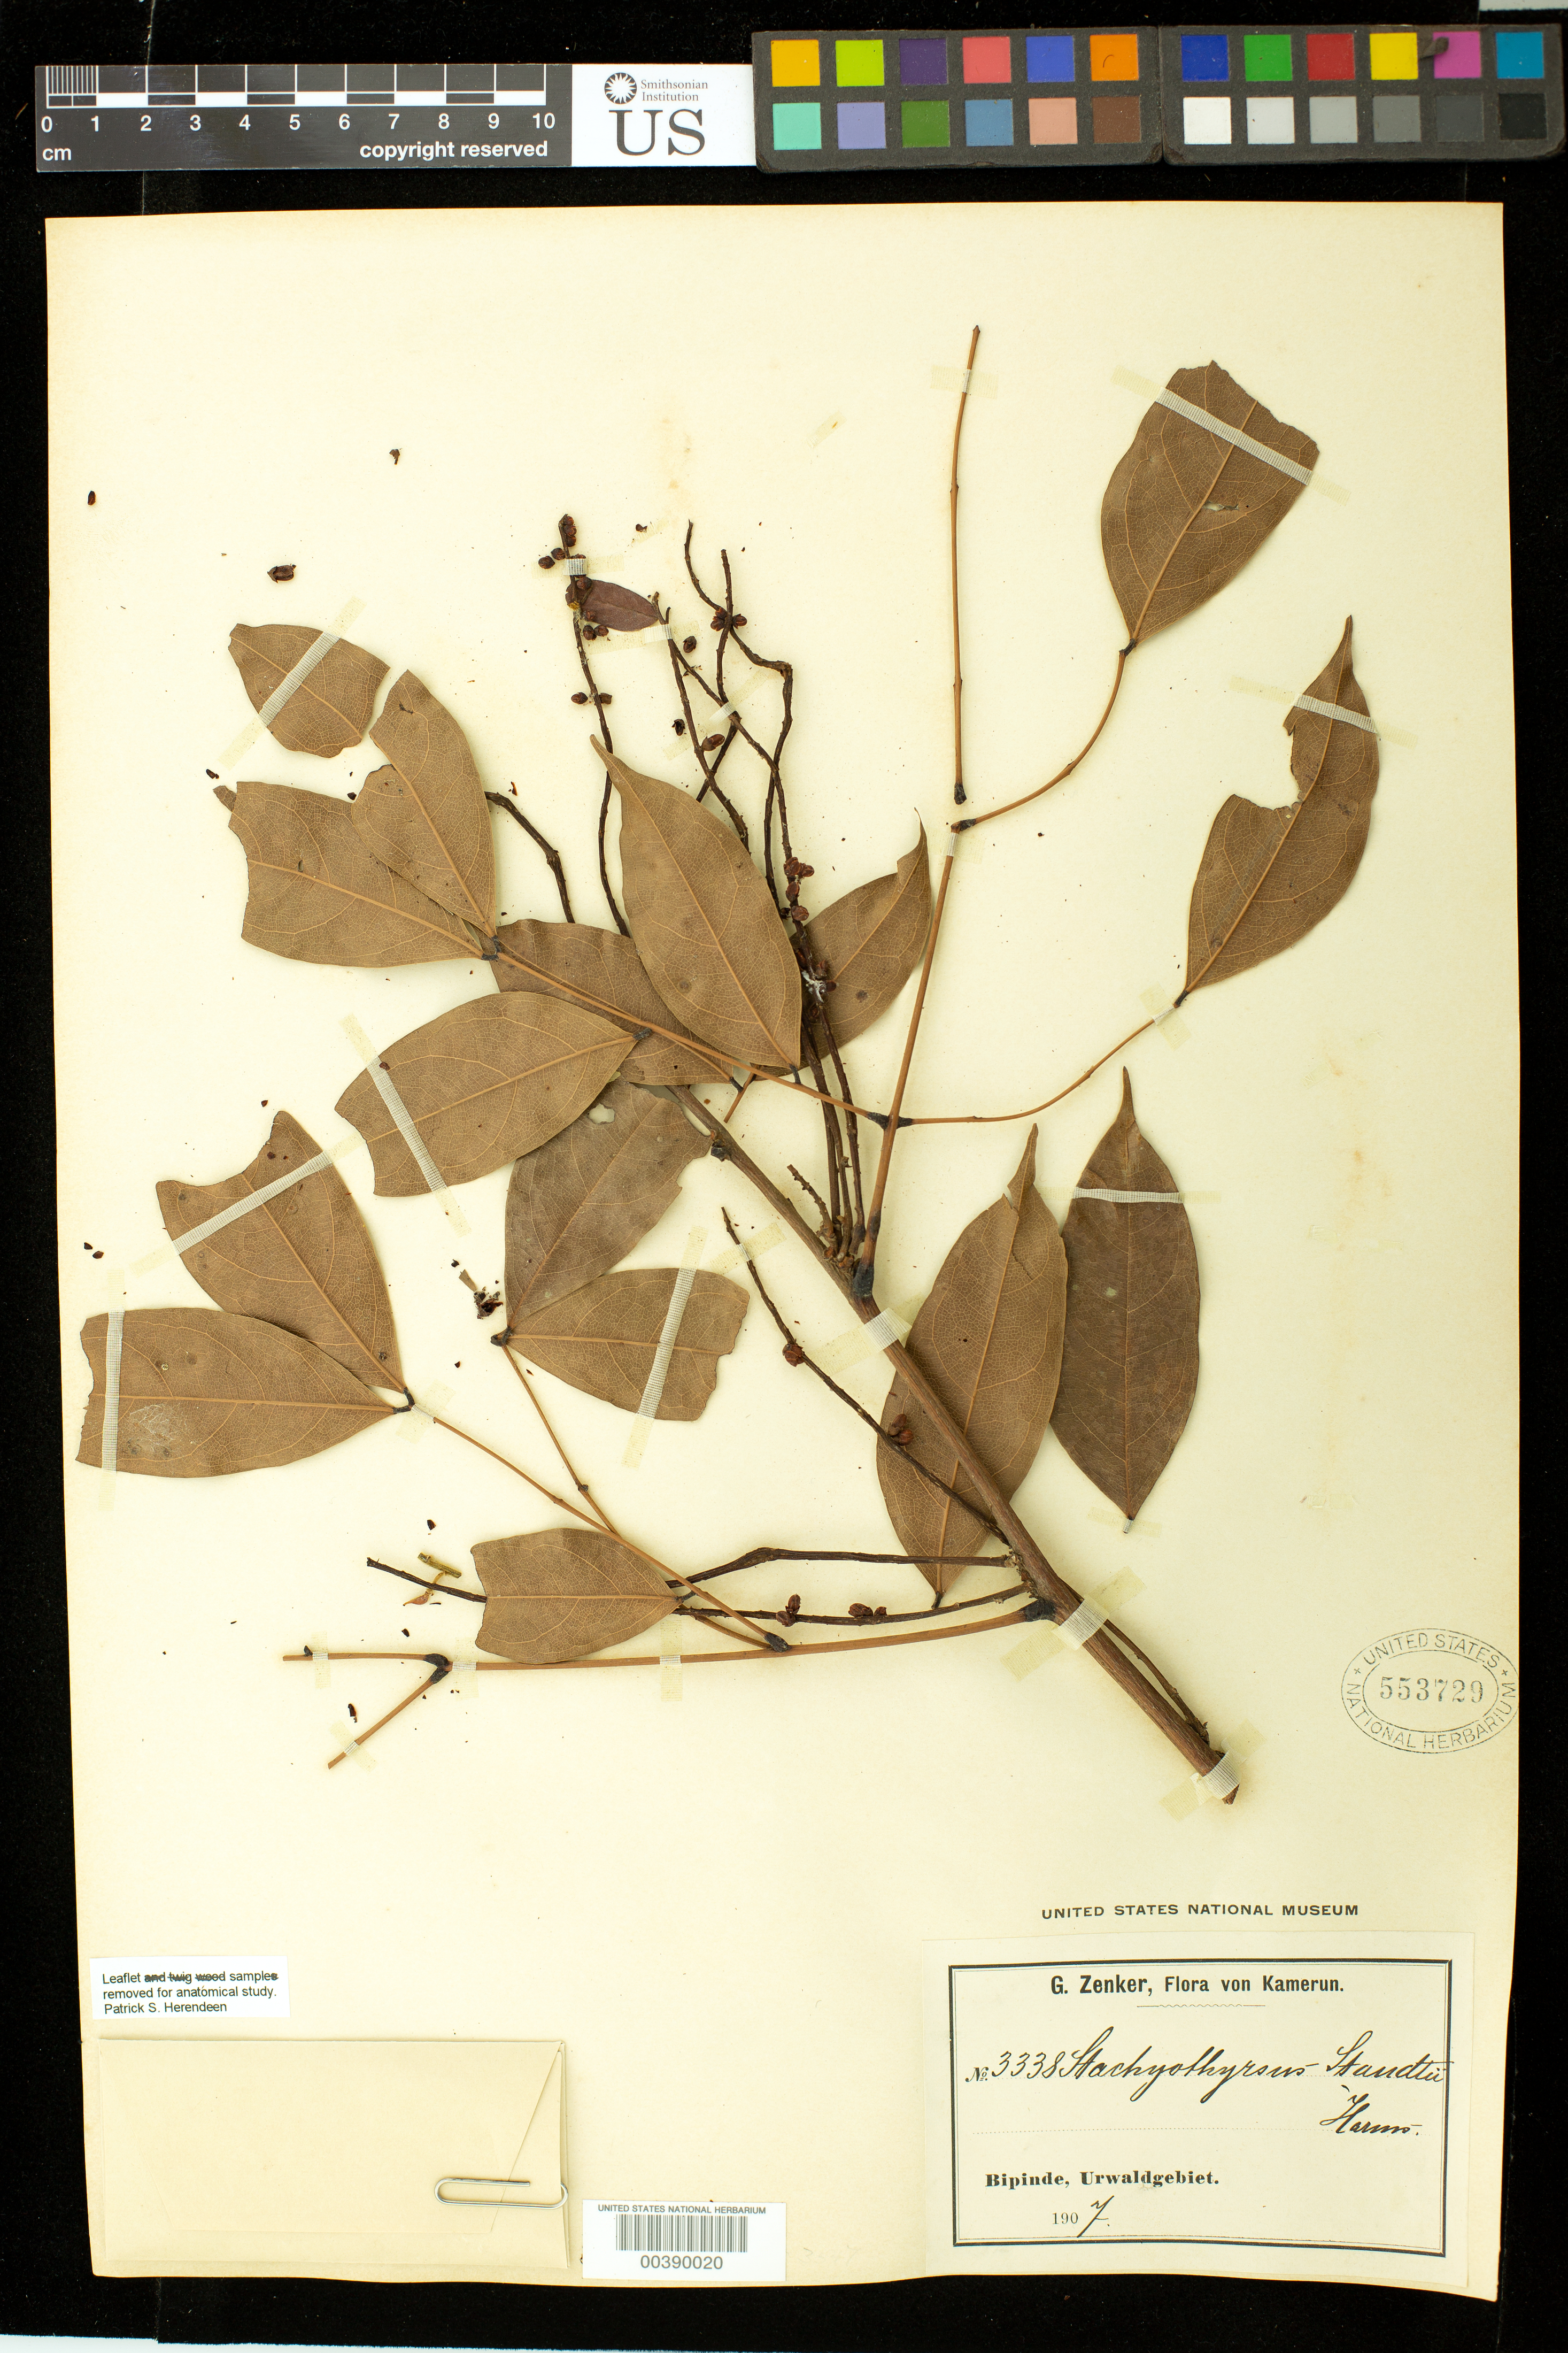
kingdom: Plantae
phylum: Tracheophyta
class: Magnoliopsida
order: Fabales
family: Fabaceae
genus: Stachyothyrsus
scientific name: Stachyothyrsus staudtii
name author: Harms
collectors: G. A. Zenker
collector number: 3338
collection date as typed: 1907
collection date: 1907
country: Cameroon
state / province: Sud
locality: Bipindi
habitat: Urwaldgebiet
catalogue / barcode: US 553729